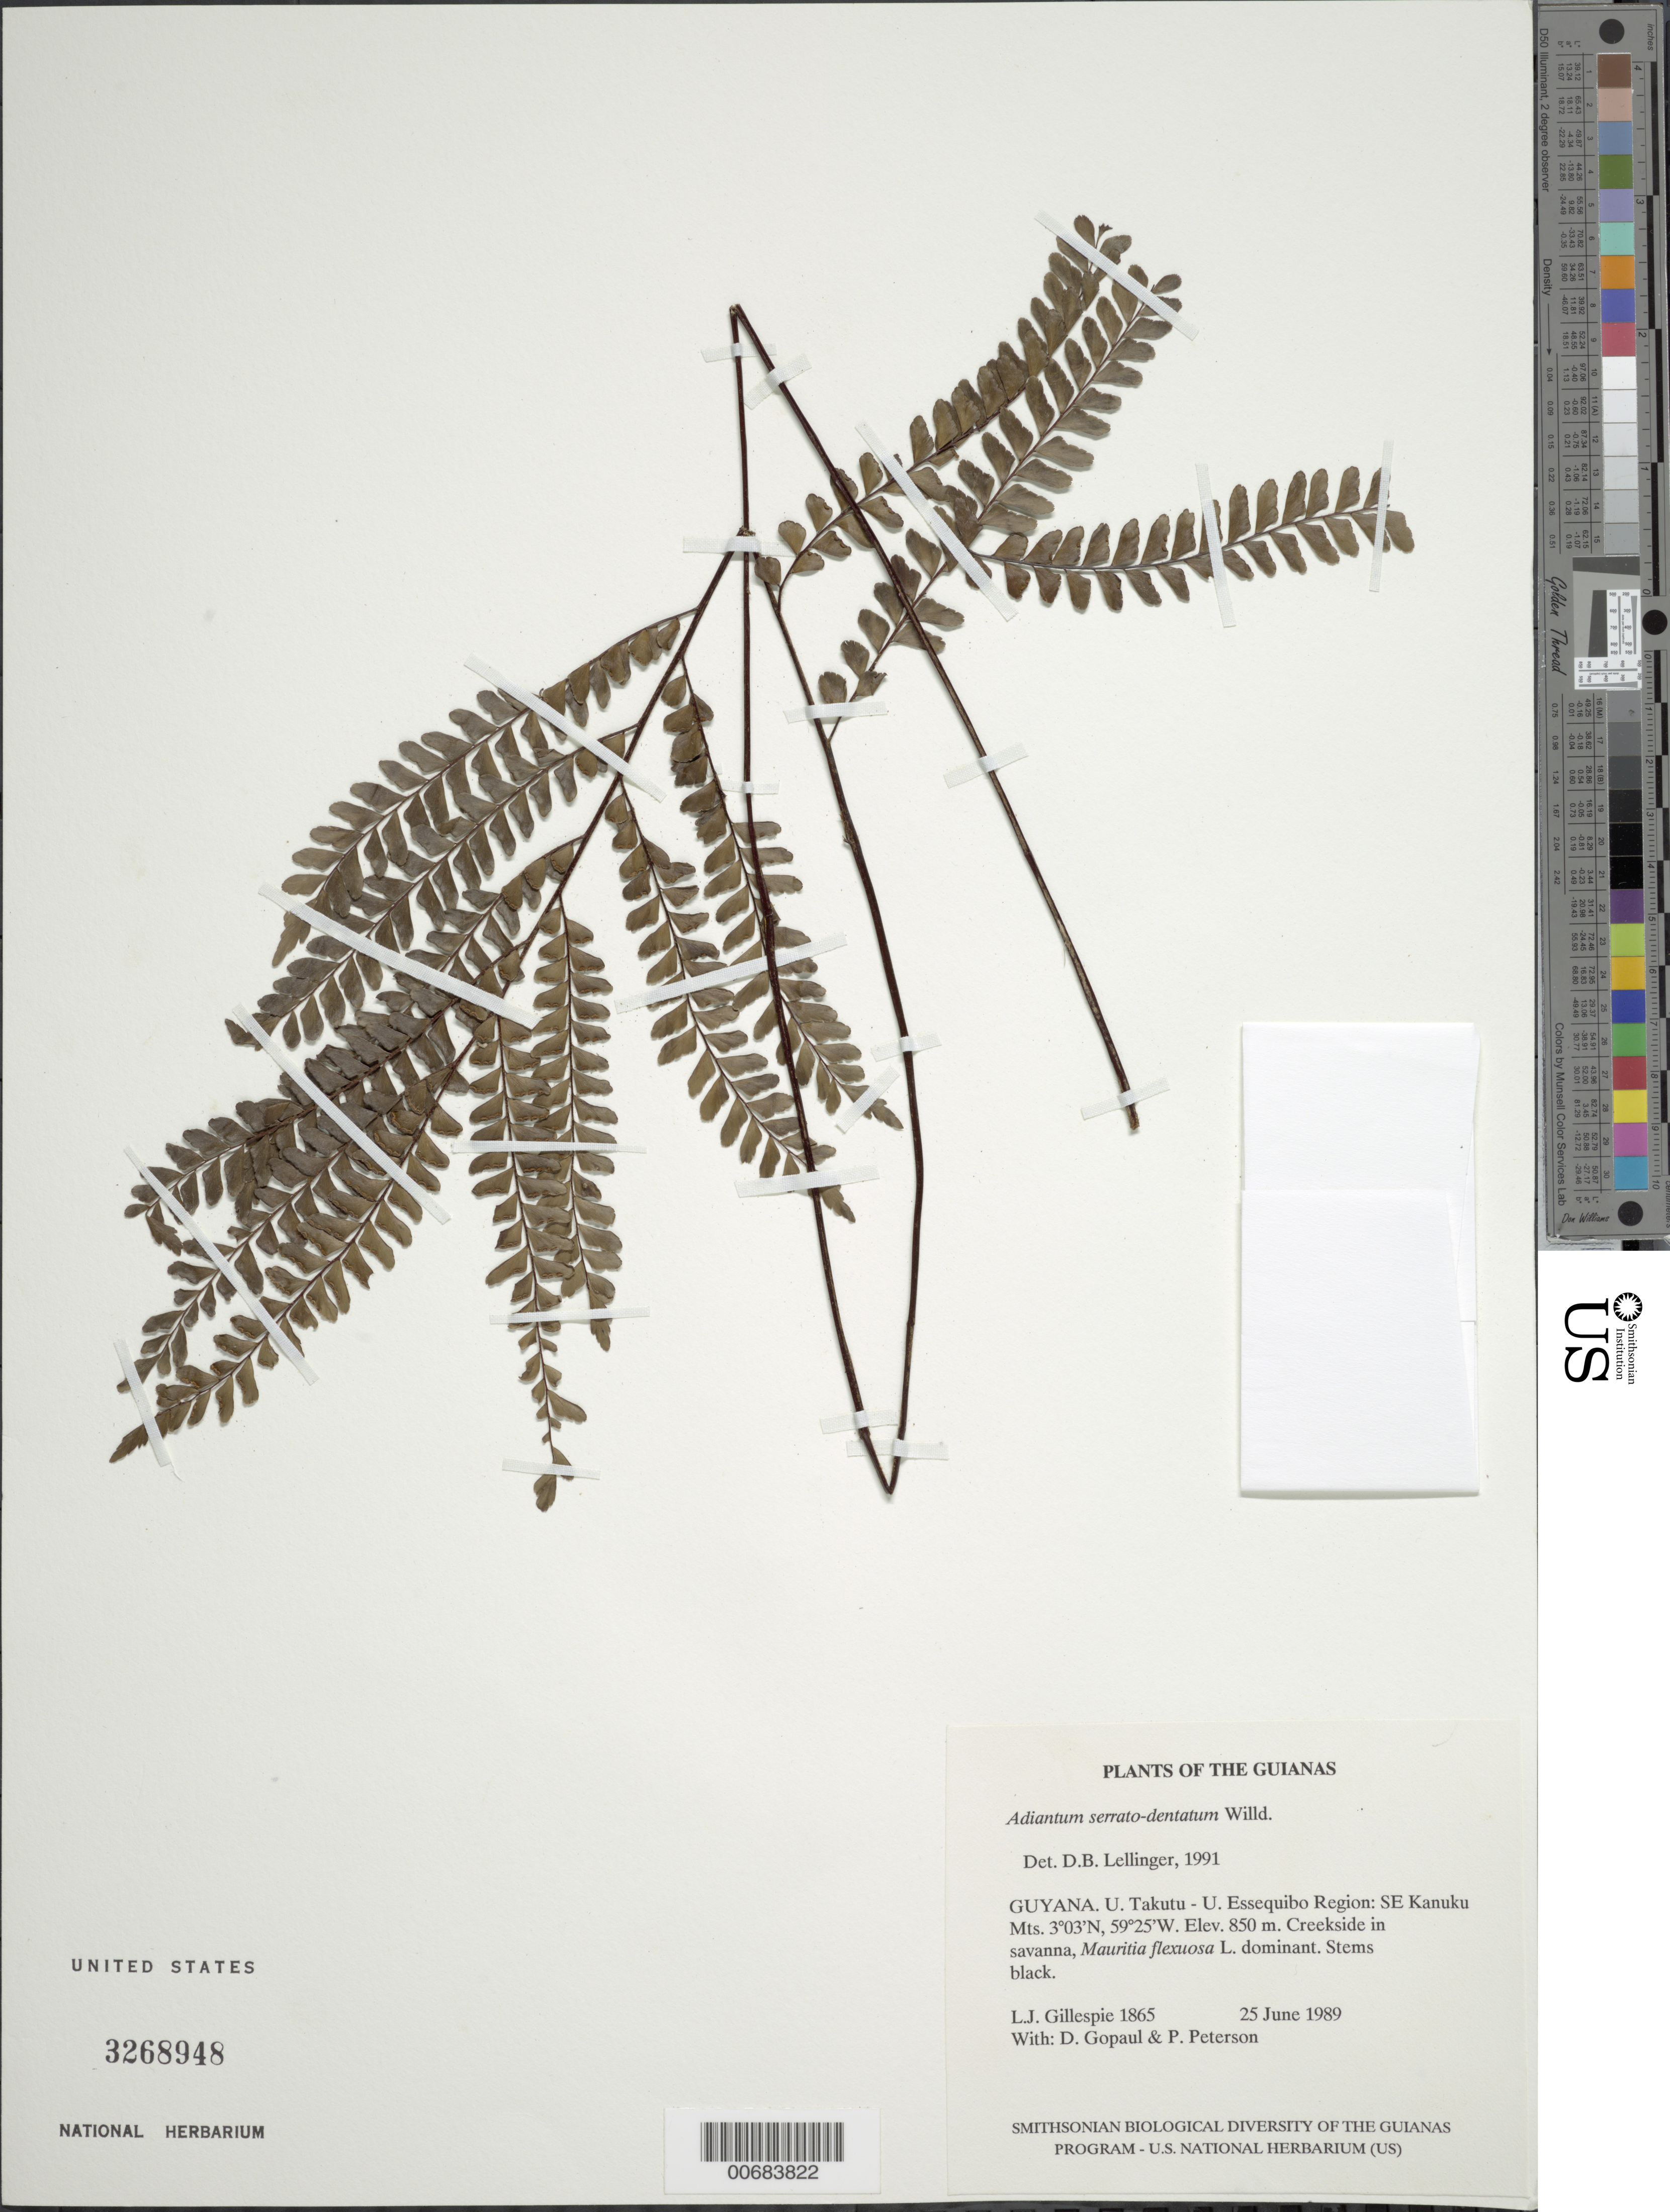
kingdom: Plantae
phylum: Tracheophyta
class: Polypodiopsida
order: Polypodiales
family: Pteridaceae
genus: Adiantum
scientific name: Adiantum serratodentatum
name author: Humb. & Bonpl. ex Willd.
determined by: Lellinger, David B., (BOT), Smithsonian Institution - National Museum of Natural History (UNITED STATES)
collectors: L. J. Gillespie, D. Gopaul & P. M. Peterson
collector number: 1865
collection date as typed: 25 June 1989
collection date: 1989-06-25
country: Guyana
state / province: U. Takutu-U. Essequibo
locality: SE Kanuku Mts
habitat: Creekside in savanna, Mauritia flexuosa L. dominant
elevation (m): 250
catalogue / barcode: US 3268948